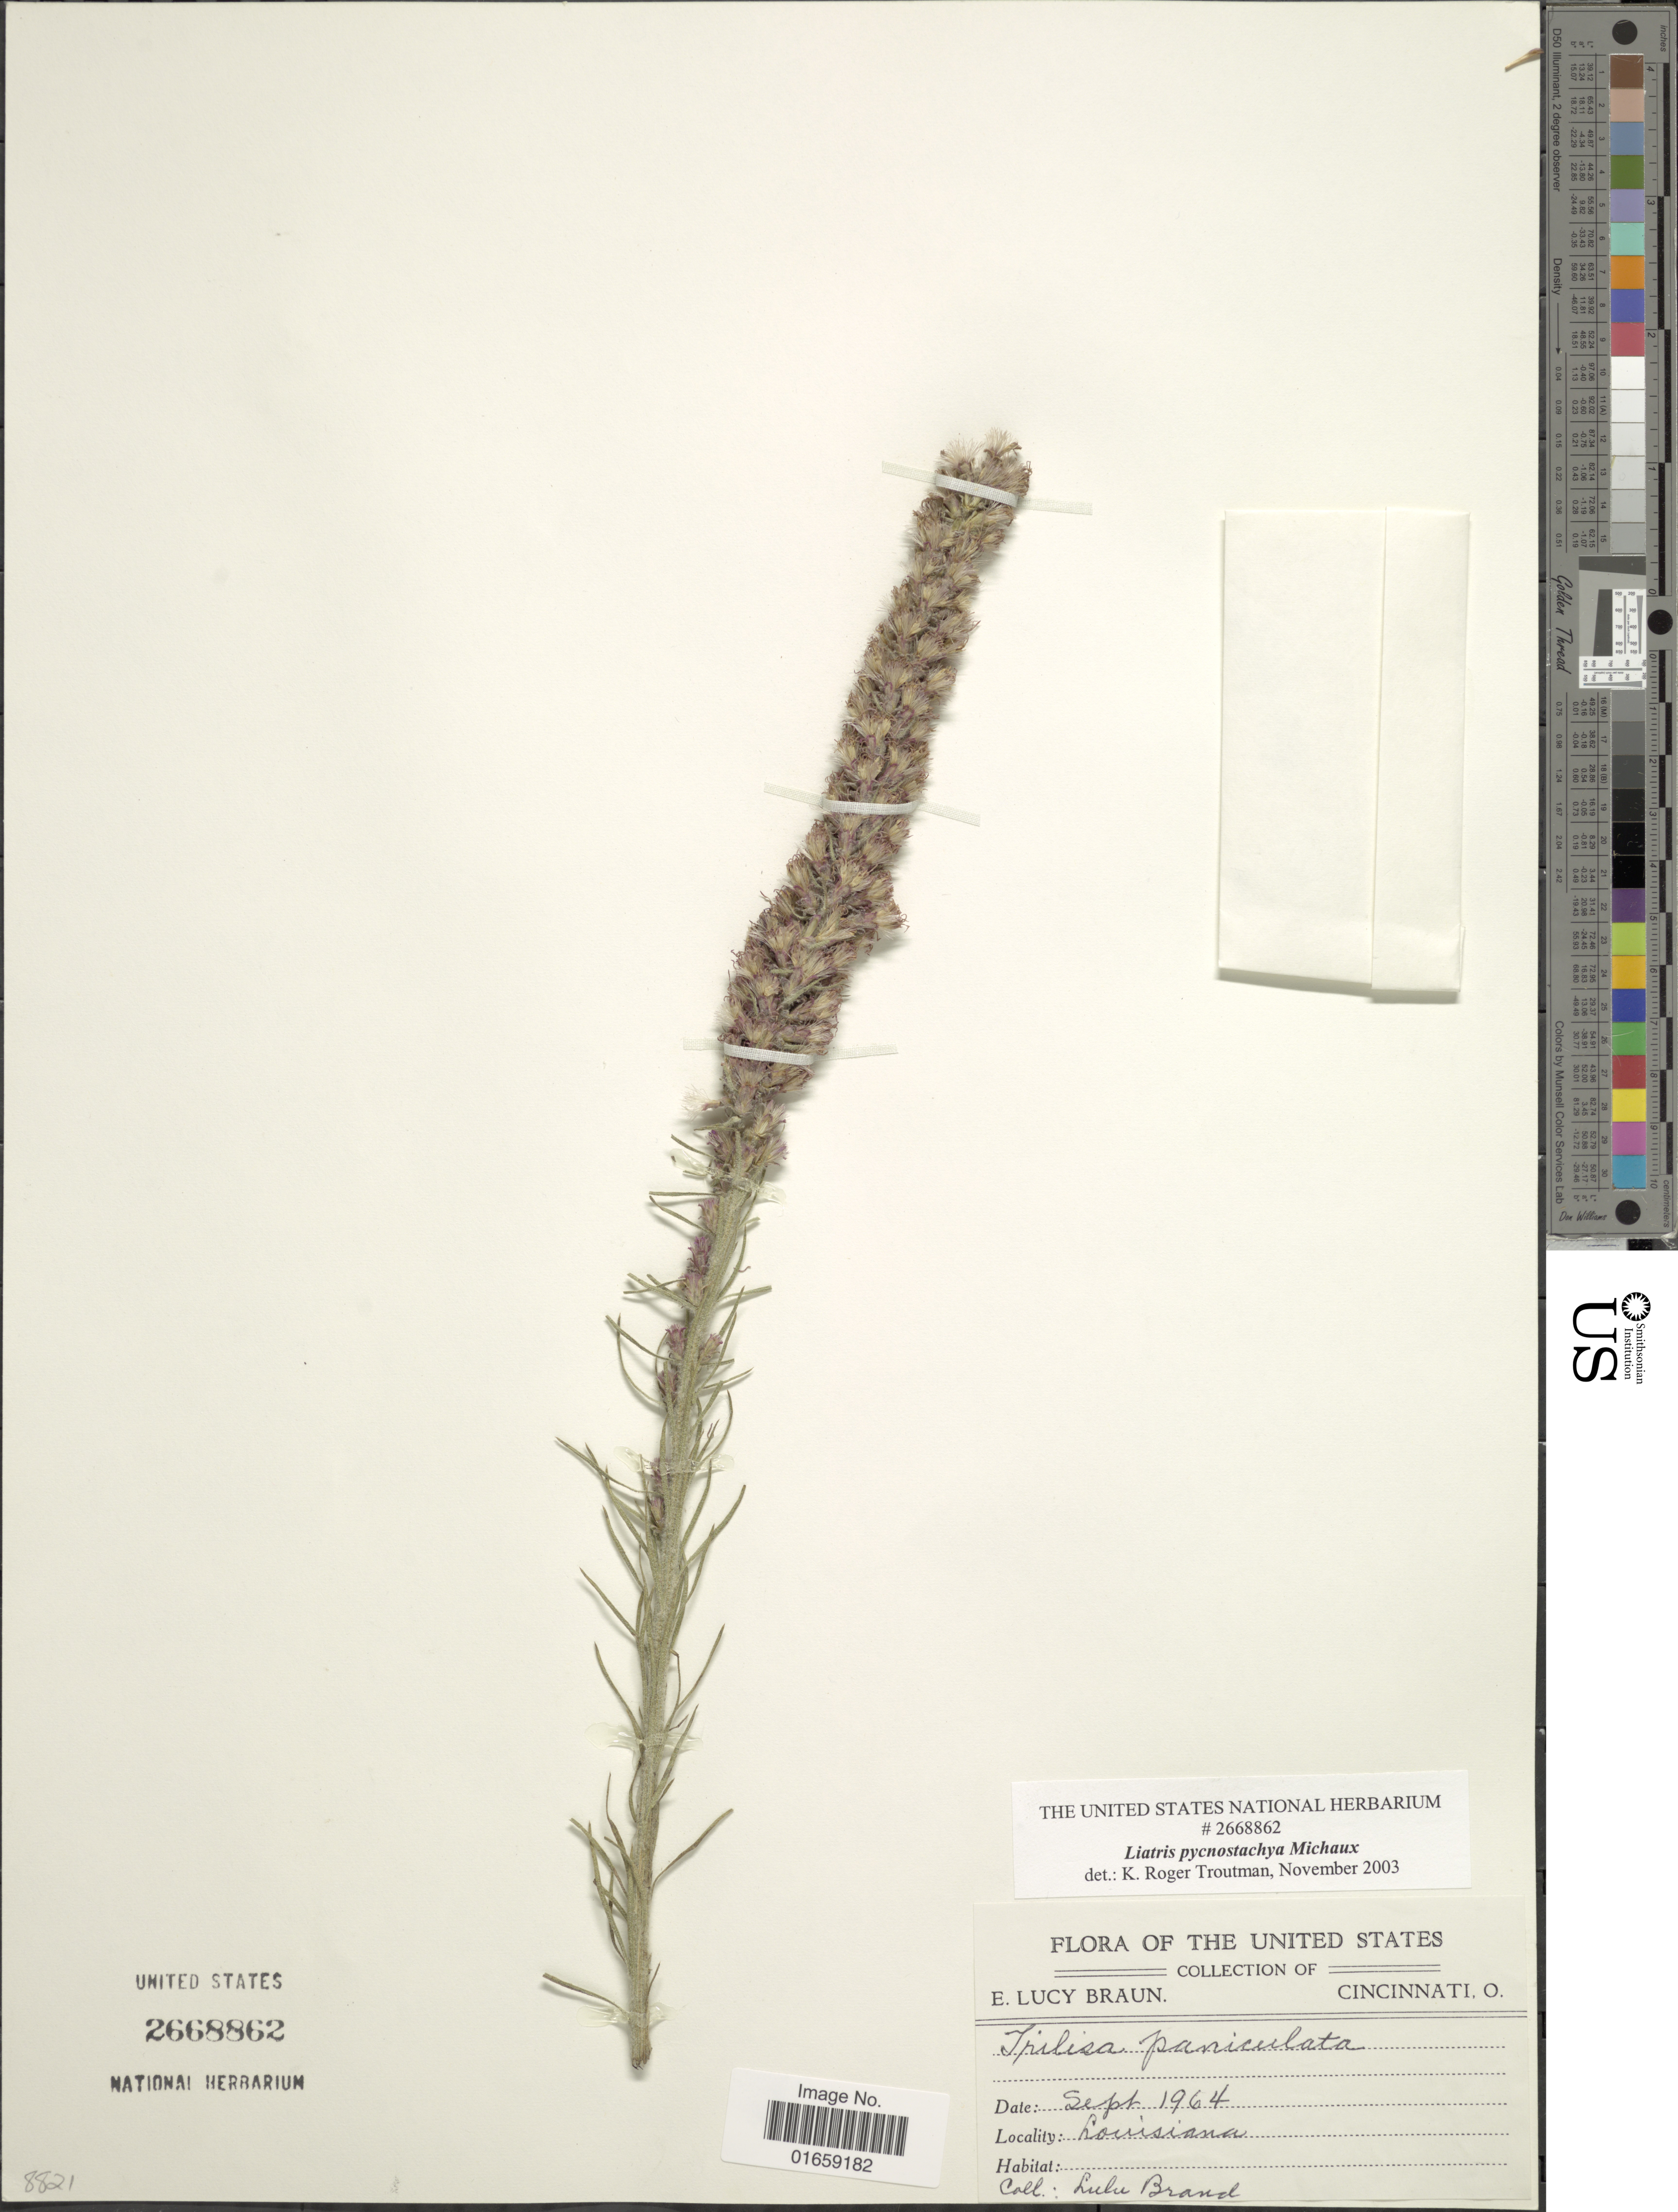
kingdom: Plantae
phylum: Tracheophyta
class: Magnoliopsida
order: Asterales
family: Asteraceae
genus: Liatris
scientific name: Liatris pycnostachya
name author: Michx.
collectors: L. Brand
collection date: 1964-09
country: United States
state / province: Louisiana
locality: Louisiana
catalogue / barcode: US 2668862